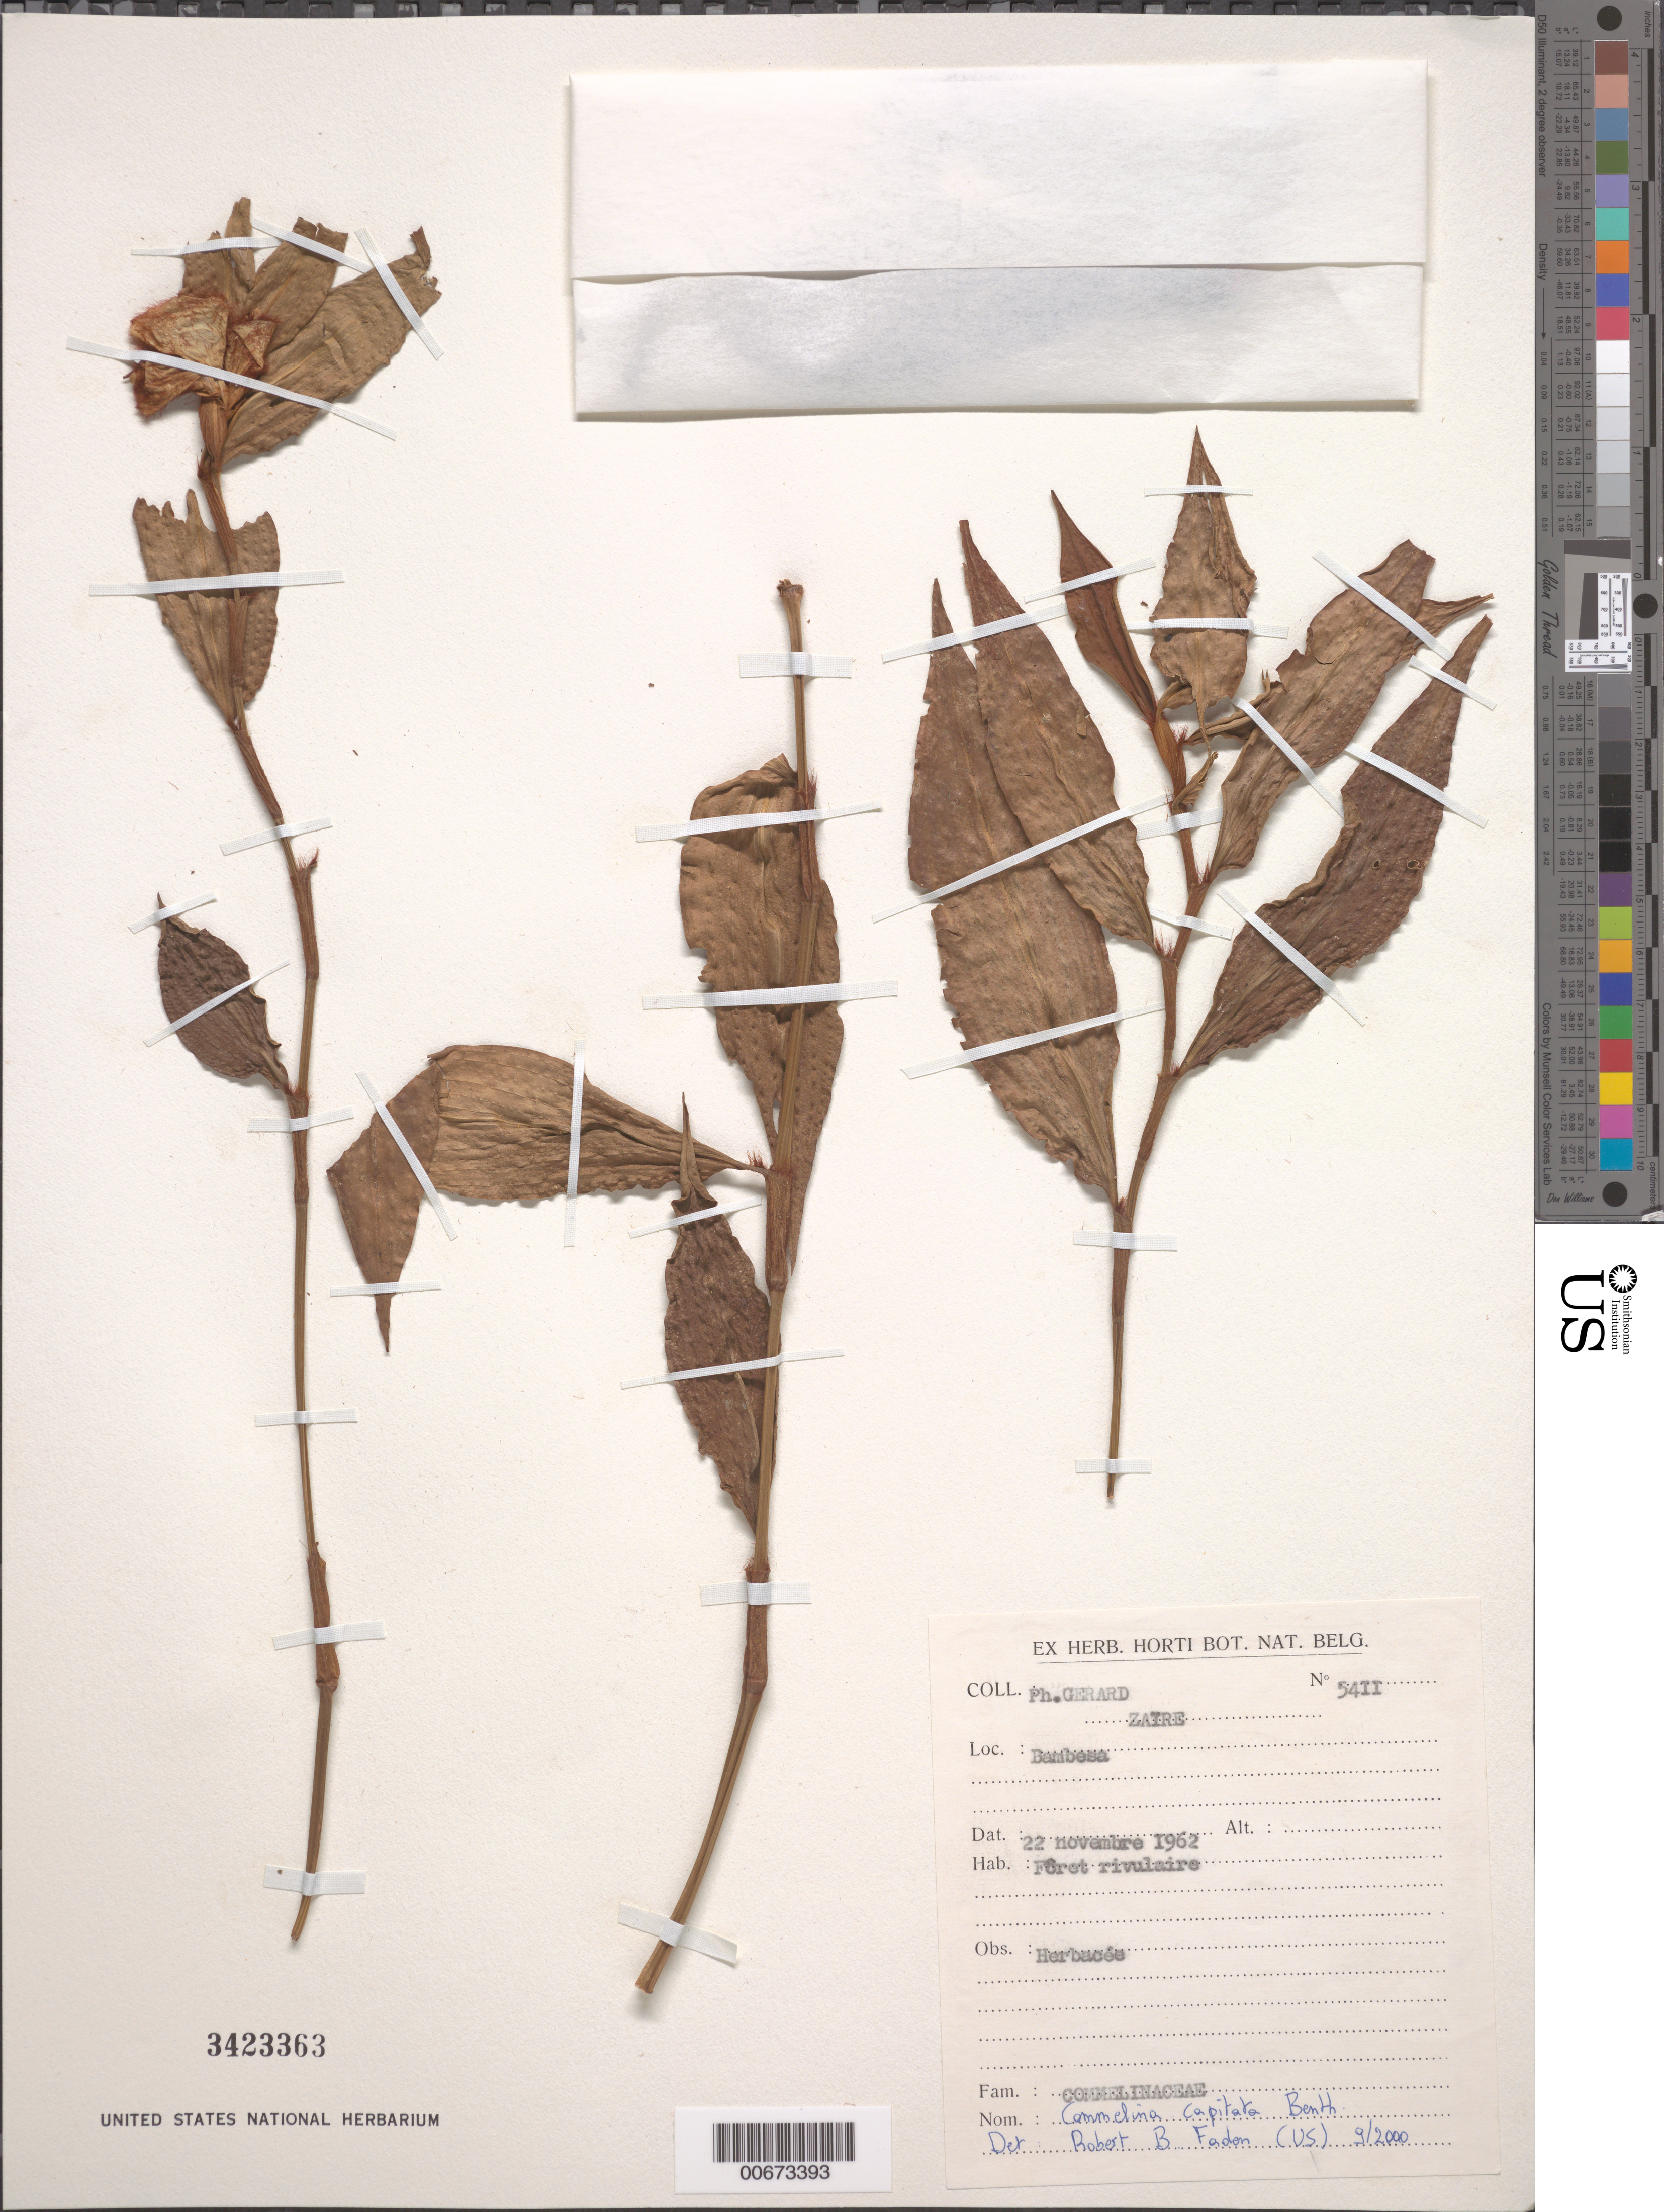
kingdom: Plantae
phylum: Tracheophyta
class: Liliopsida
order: Commelinales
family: Commelinaceae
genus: Commelina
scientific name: Commelina capitata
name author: Benth.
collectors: P. Gerard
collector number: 5411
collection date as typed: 22 Nov 1962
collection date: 1962-11-22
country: Congo, Democratic Republic of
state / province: Bas-Uele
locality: Bambesa.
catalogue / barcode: US 3423363